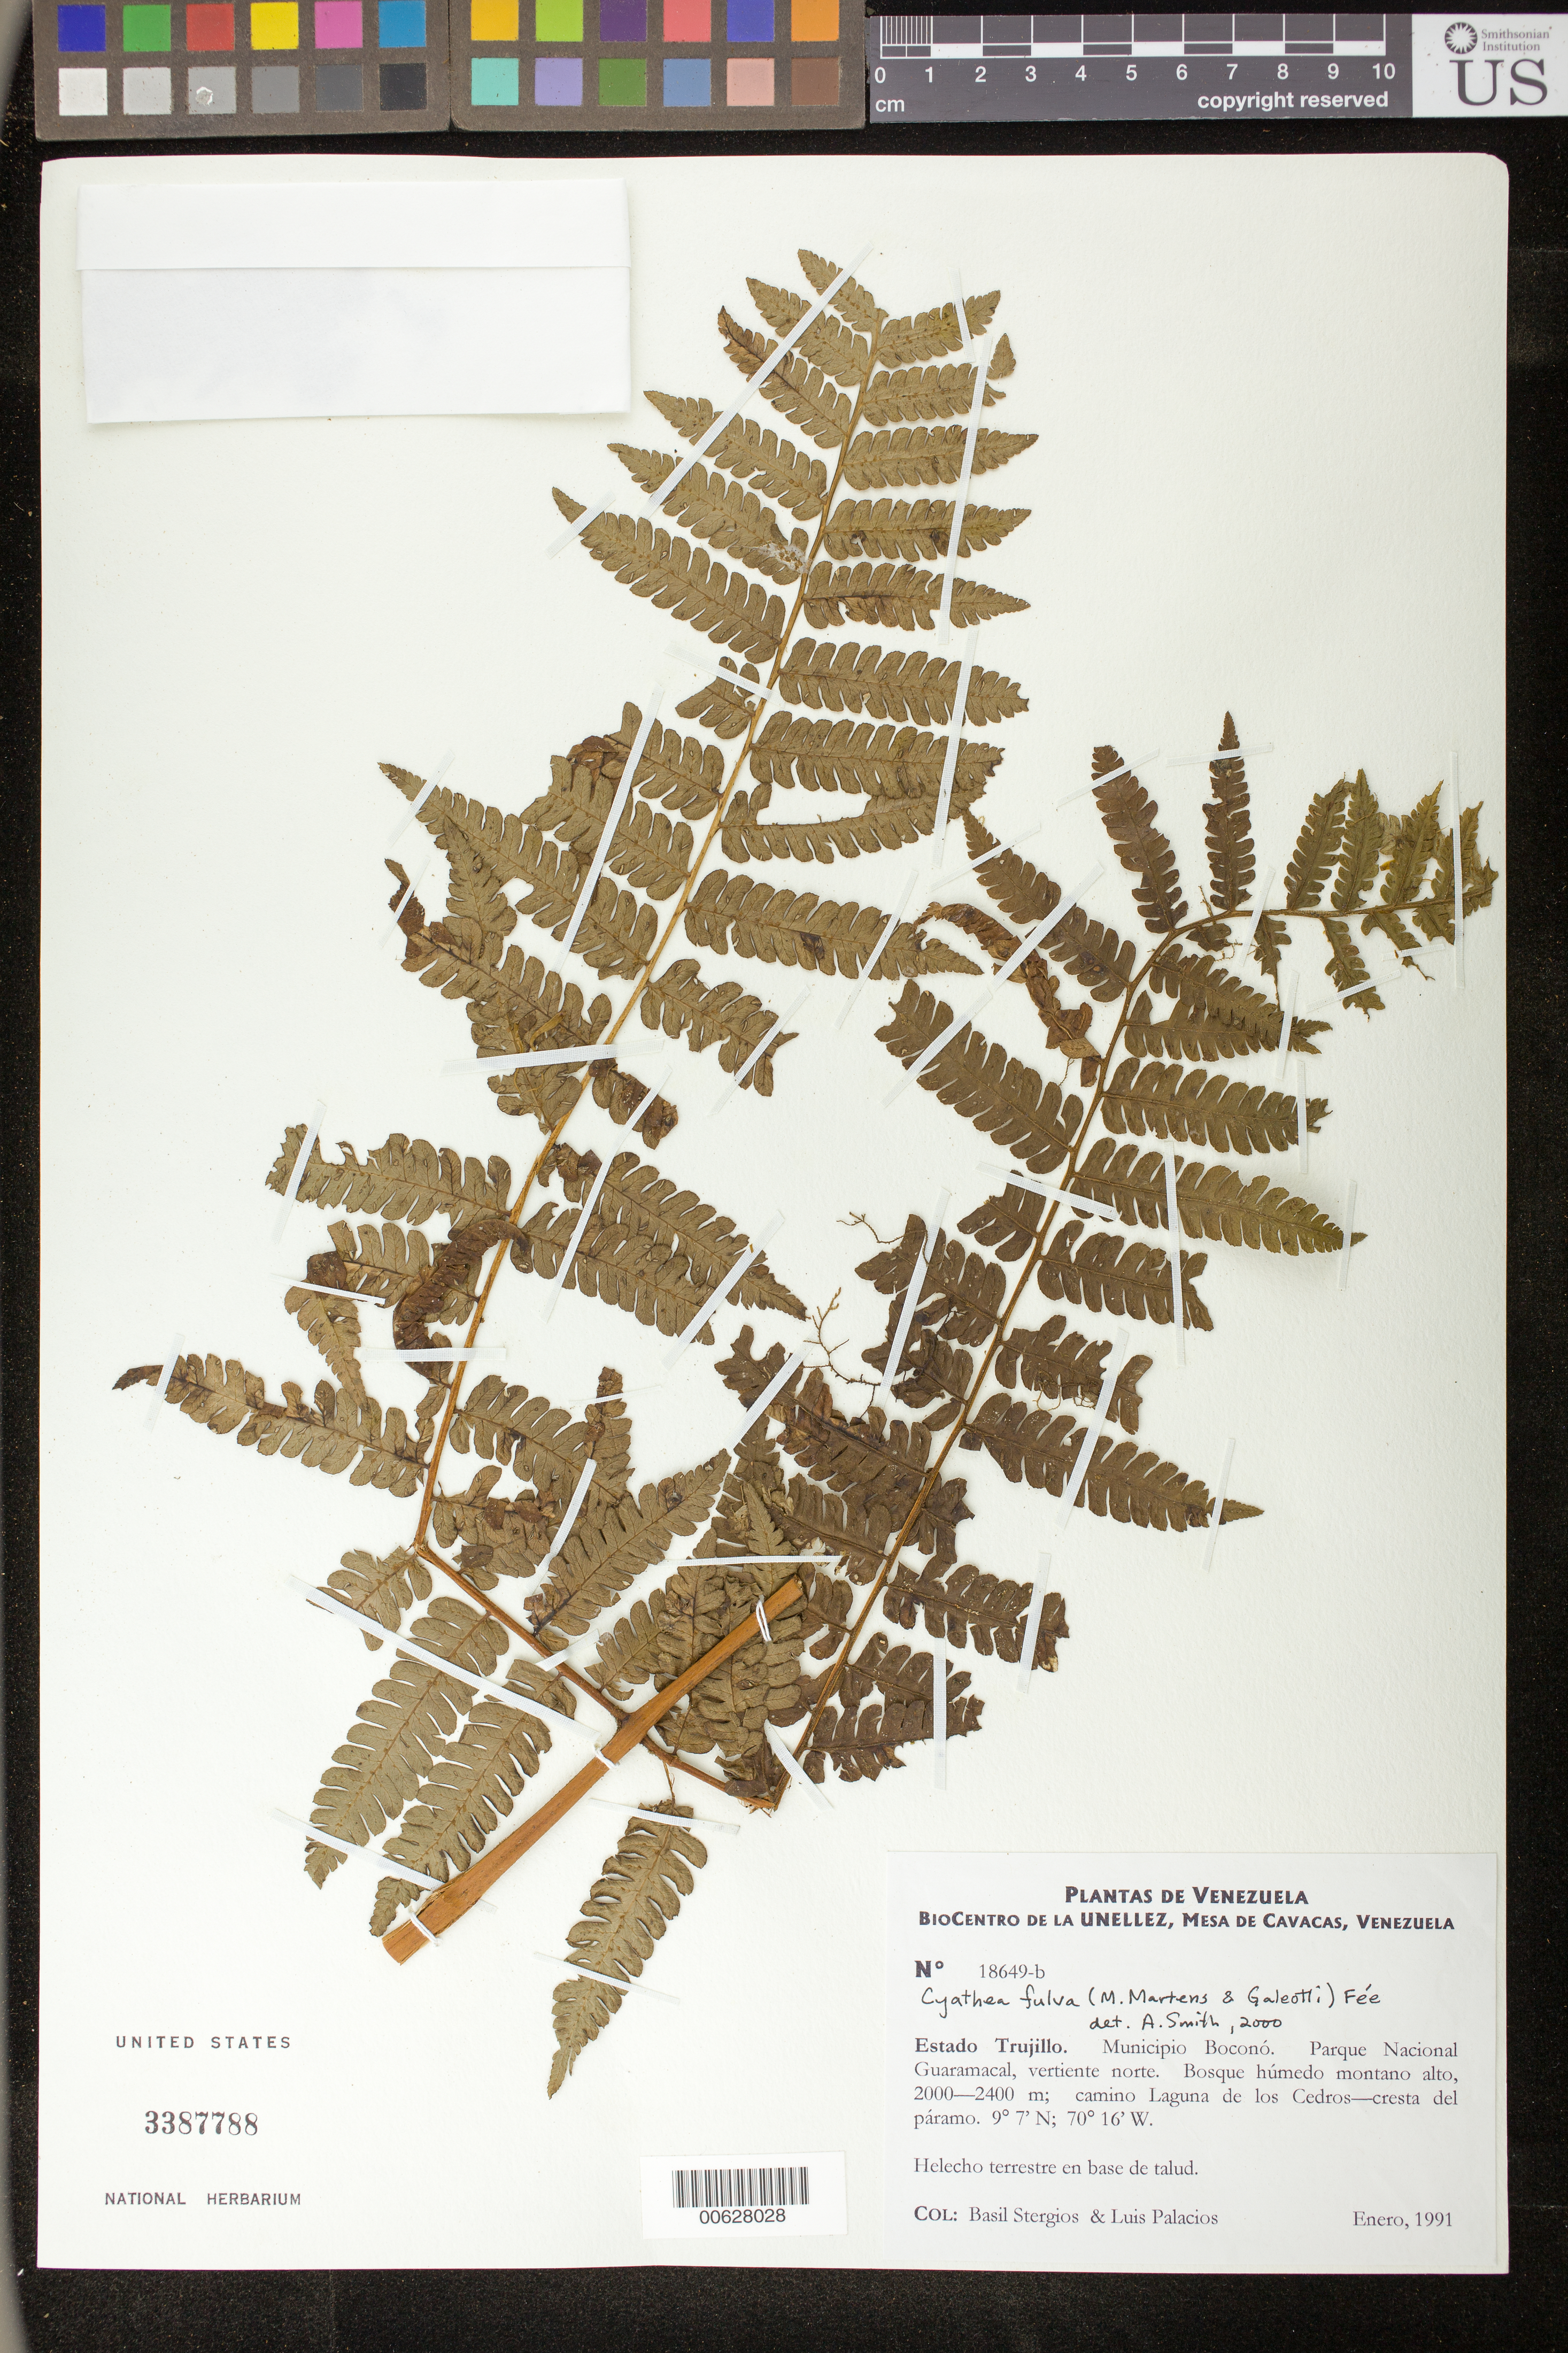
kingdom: Plantae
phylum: Tracheophyta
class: Polypodiopsida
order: Cyatheales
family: Cyatheaceae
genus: Cyathea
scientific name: Cyathea fulva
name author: (M. Martens & Galeotti) Fée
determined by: Smith, Alan R., (UC)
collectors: B. G. Stergios & L. Palacios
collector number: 18649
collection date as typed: Jan 1991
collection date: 1991-01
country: Venezuela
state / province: Trujillo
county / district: Boconó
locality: Parque Nacional Guaramacal, vertiente N, camino laguna de los Cedros-cresta del páramo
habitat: Bosque húmedo montano alto.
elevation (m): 2000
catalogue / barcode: US 3387788